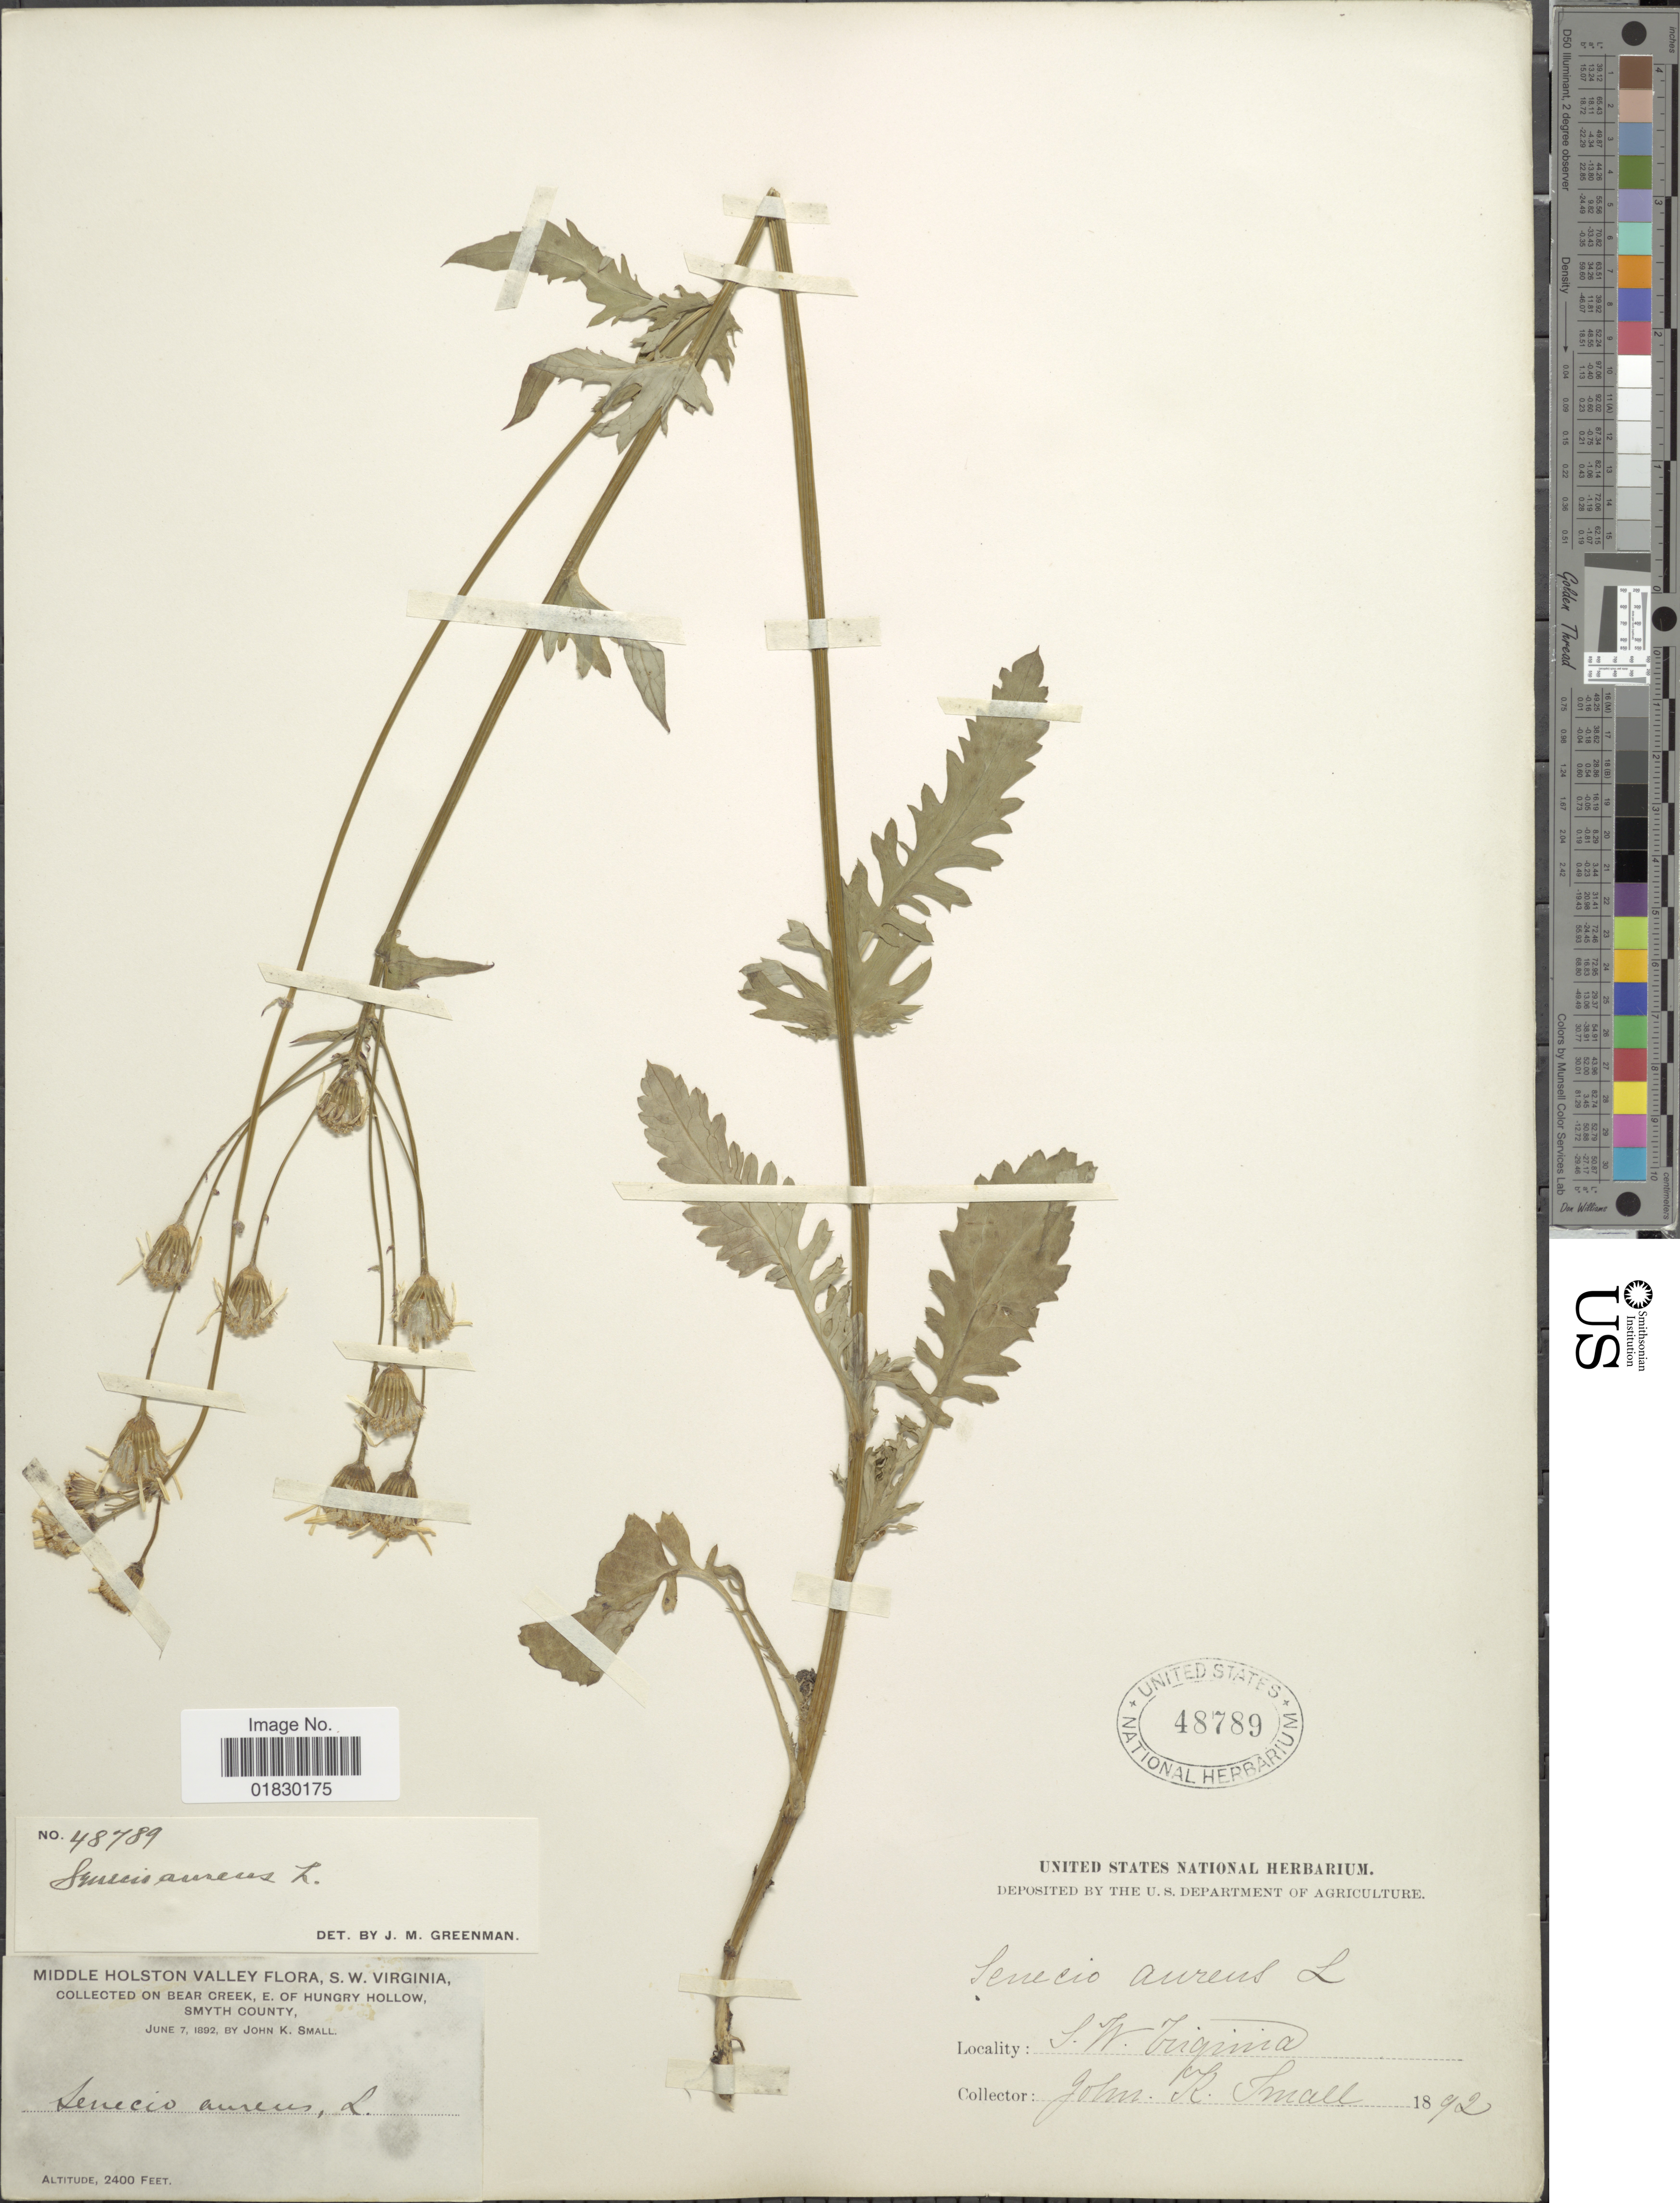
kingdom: Plantae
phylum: Tracheophyta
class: Magnoliopsida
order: Asterales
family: Asteraceae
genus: Packera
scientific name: Packera aurea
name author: (L.) Á. Löve & D. Löve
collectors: J. K. Small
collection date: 1892-06-07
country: United States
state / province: Virginia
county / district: Smyth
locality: Middle Holston Valley, S. W. Virginia, on Bear Creek, E. of Hungry Hollow, Smyth County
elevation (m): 732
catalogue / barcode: US 48789